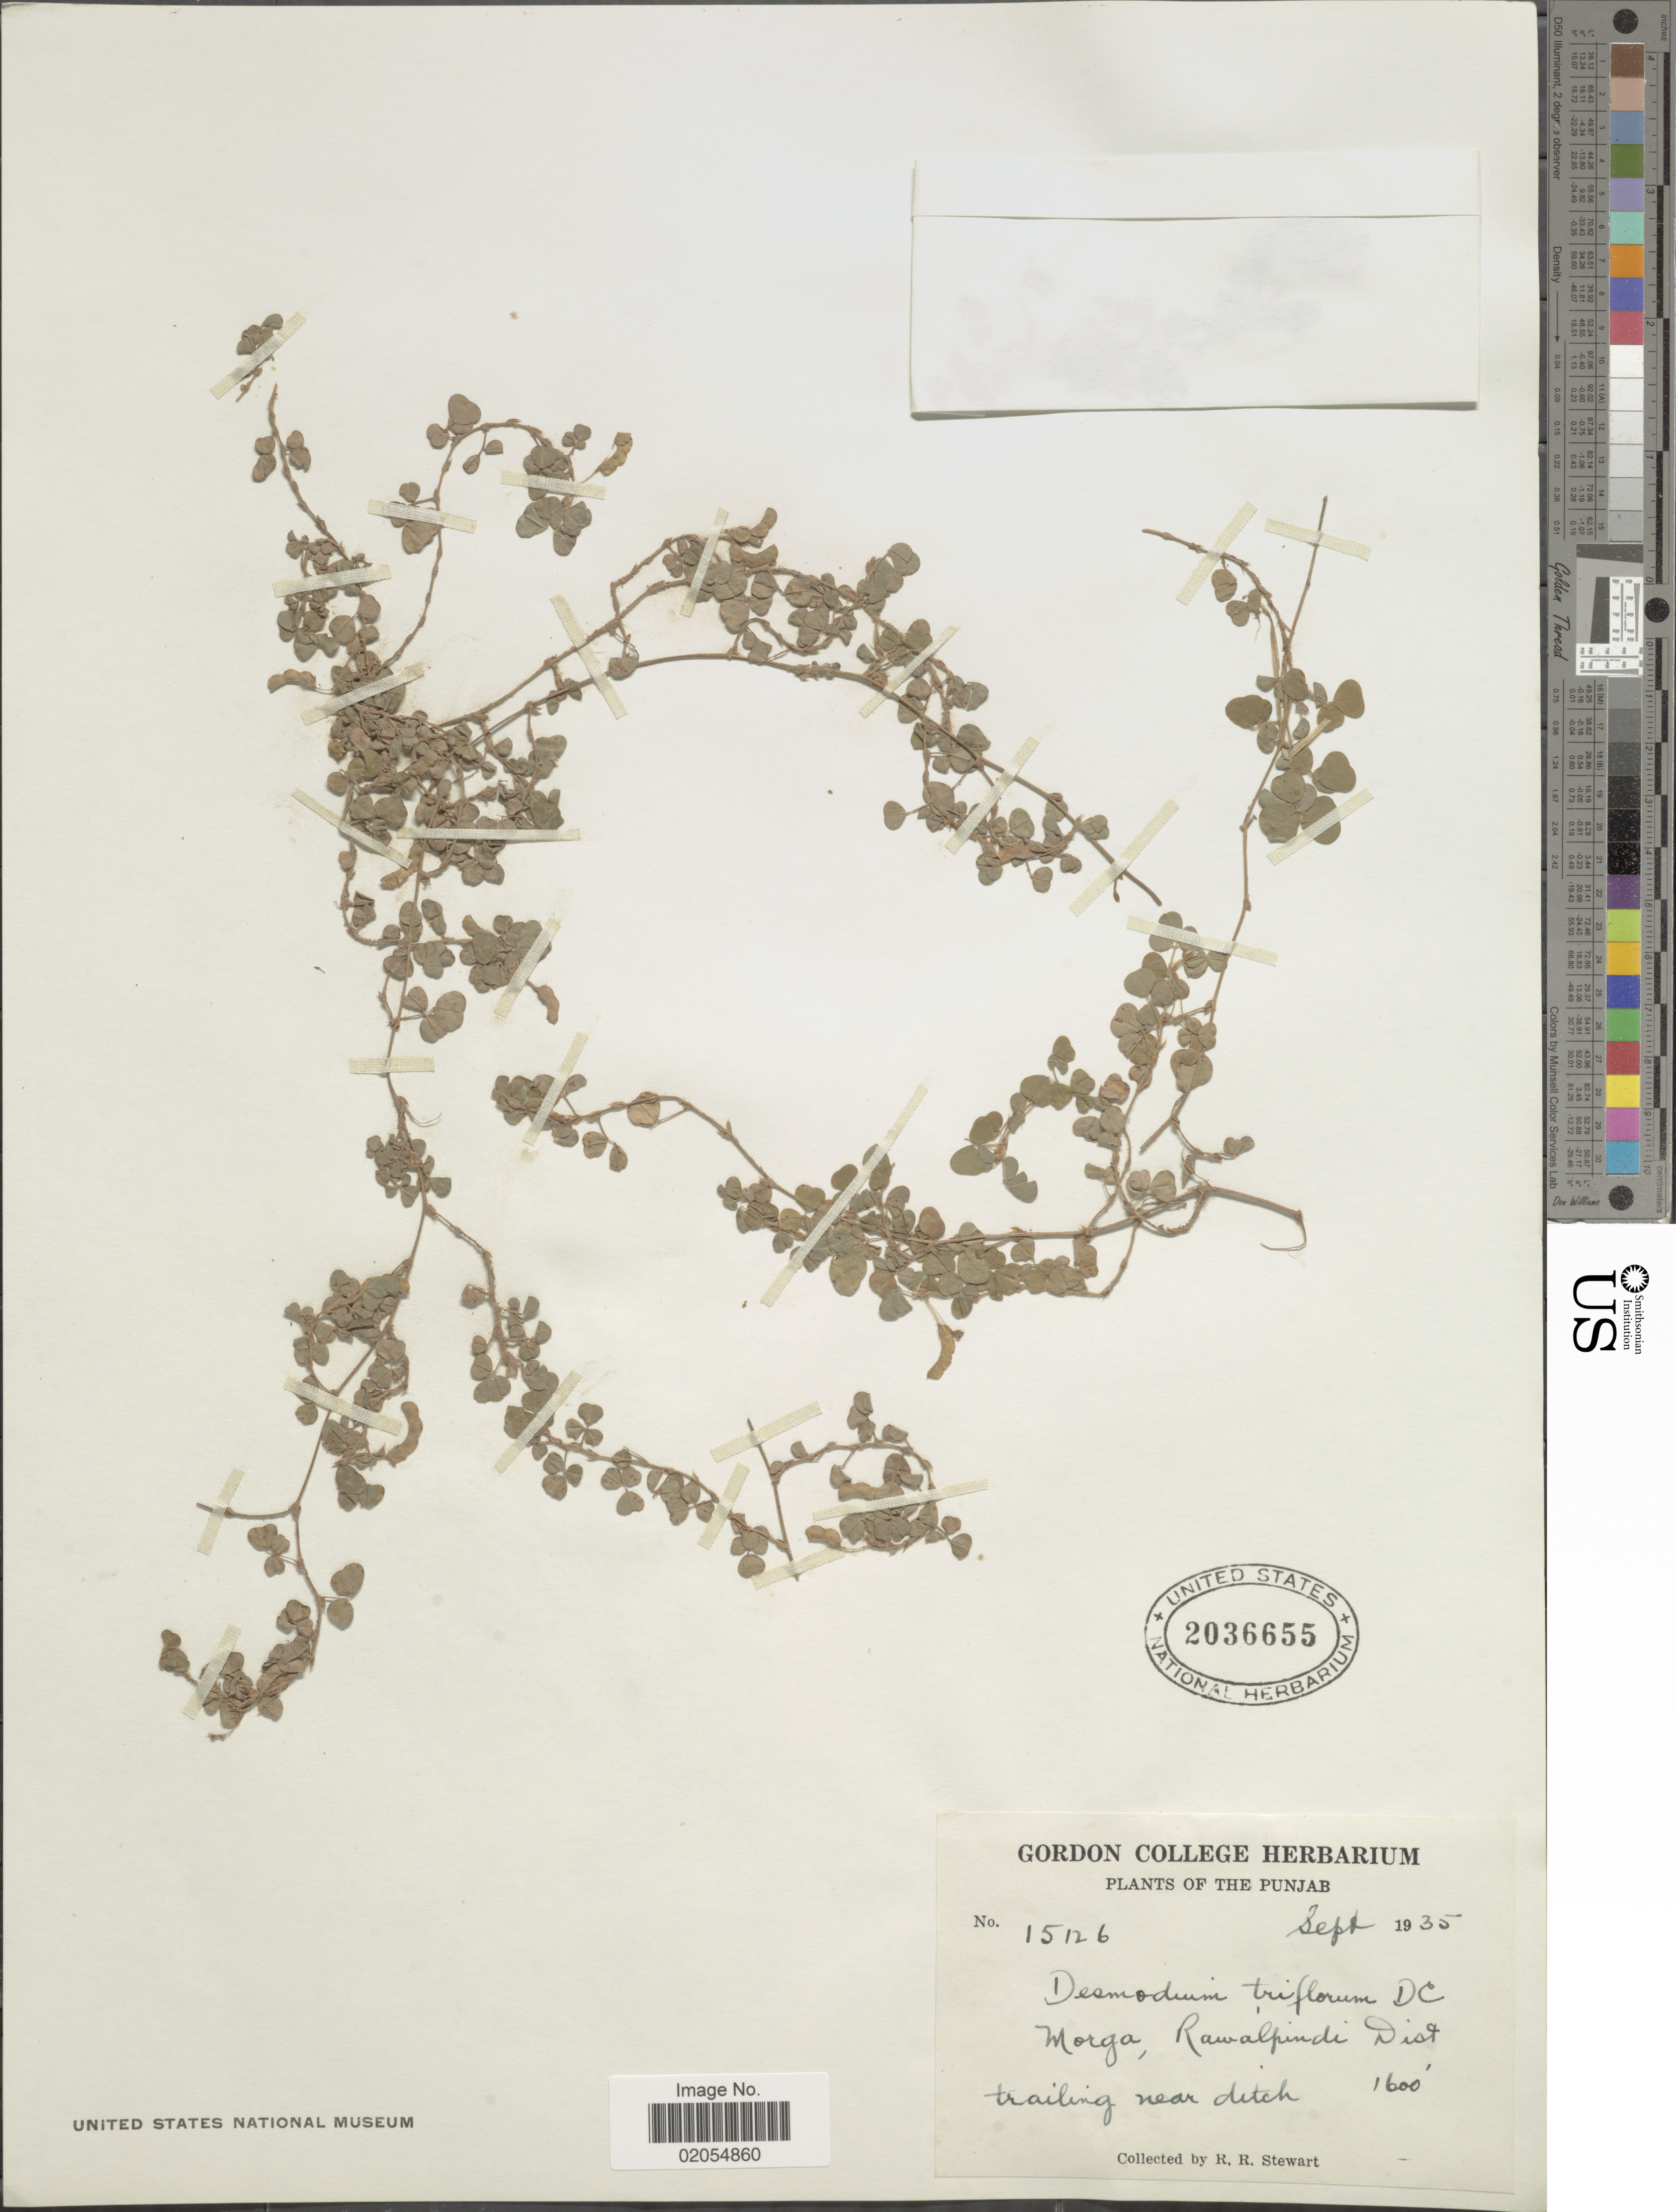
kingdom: Plantae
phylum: Tracheophyta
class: Magnoliopsida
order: Fabales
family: Fabaceae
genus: Grona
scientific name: Grona triflora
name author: (L.) H. Ohashi & K. Ohashi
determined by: Strong, Mark T., (BOT), Smithsonian Institution - National Museum of Natural History (UNITED STATES)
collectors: R. R. Stewart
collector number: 15126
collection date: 1935-09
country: Pakistan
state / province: Punjab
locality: Morga, Rawalpindi Dist. trailing near ditch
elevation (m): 488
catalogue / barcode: US 2036655